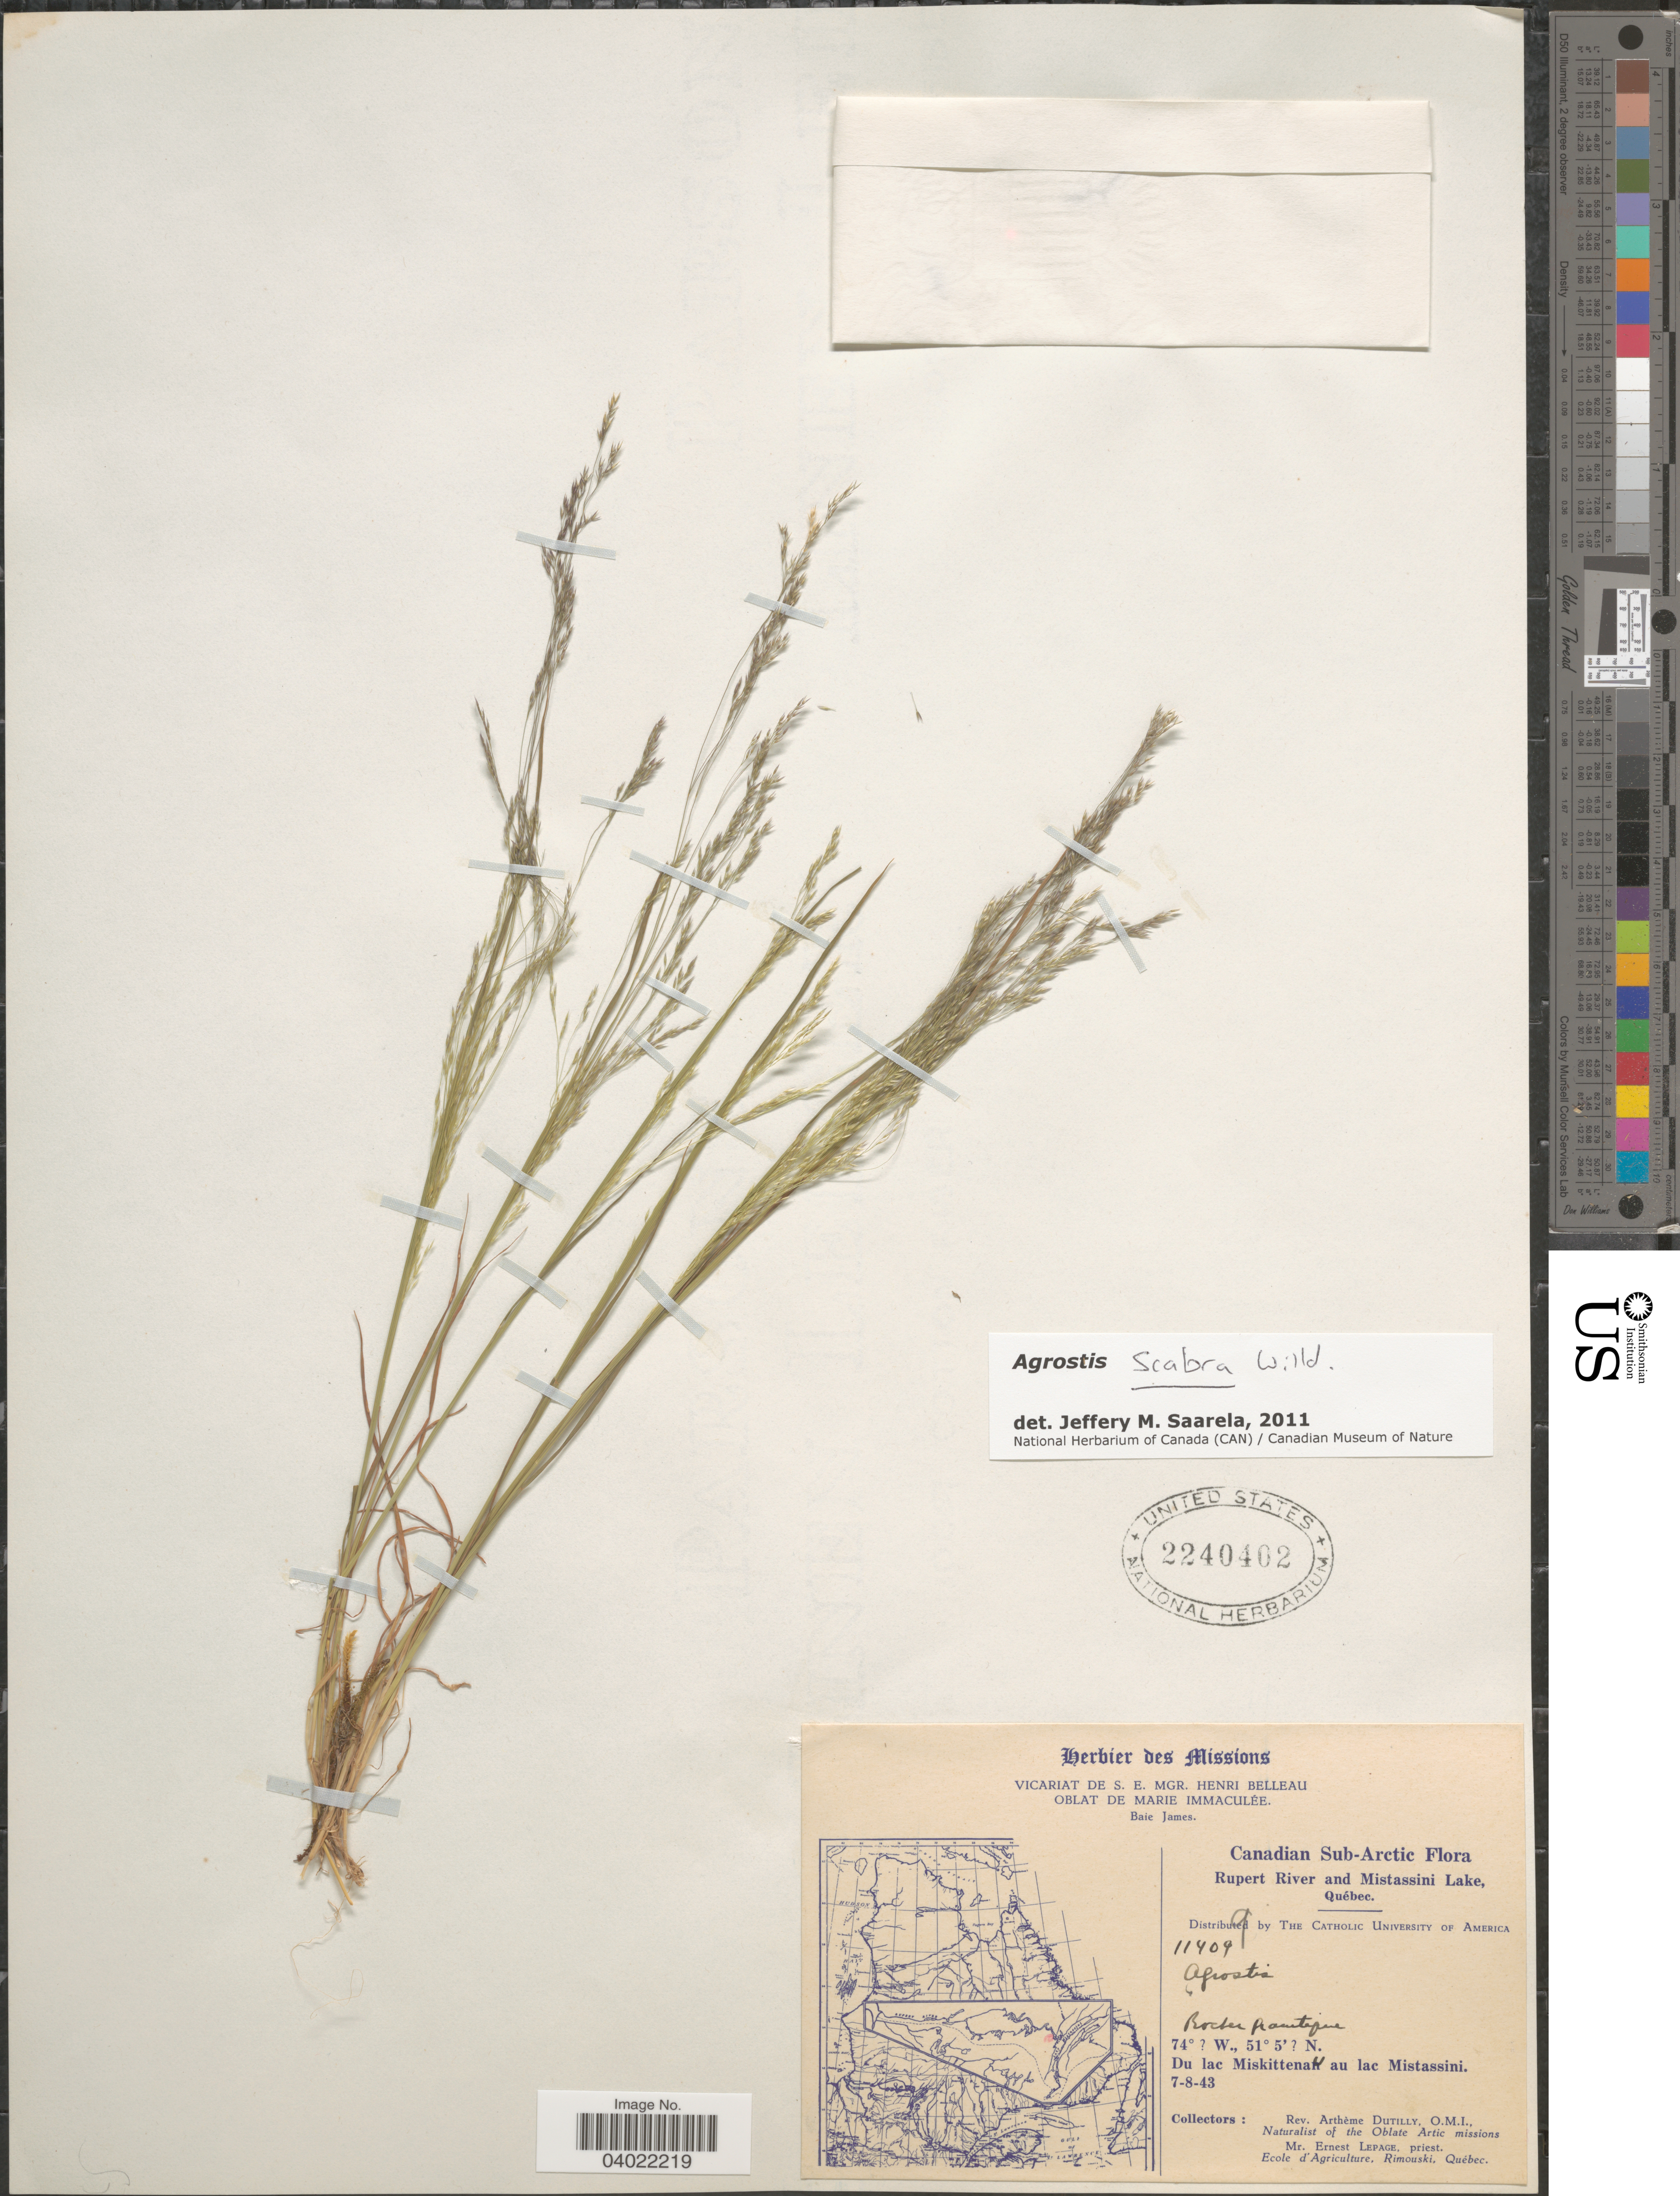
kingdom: Plantae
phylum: Tracheophyta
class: Liliopsida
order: Poales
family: Poaceae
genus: Agrostis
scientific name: Agrostis scabra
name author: Willd.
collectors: A. Dutilly & E. Lepage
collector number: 11409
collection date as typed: Transcribed d/m/y: 7/8/43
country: Canada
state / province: Quebec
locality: Canadian Sub-Arctic. Rupert River and Mistassini Lake. Du lac Miskittenau au lac Mistassini.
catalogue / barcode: US 2240402